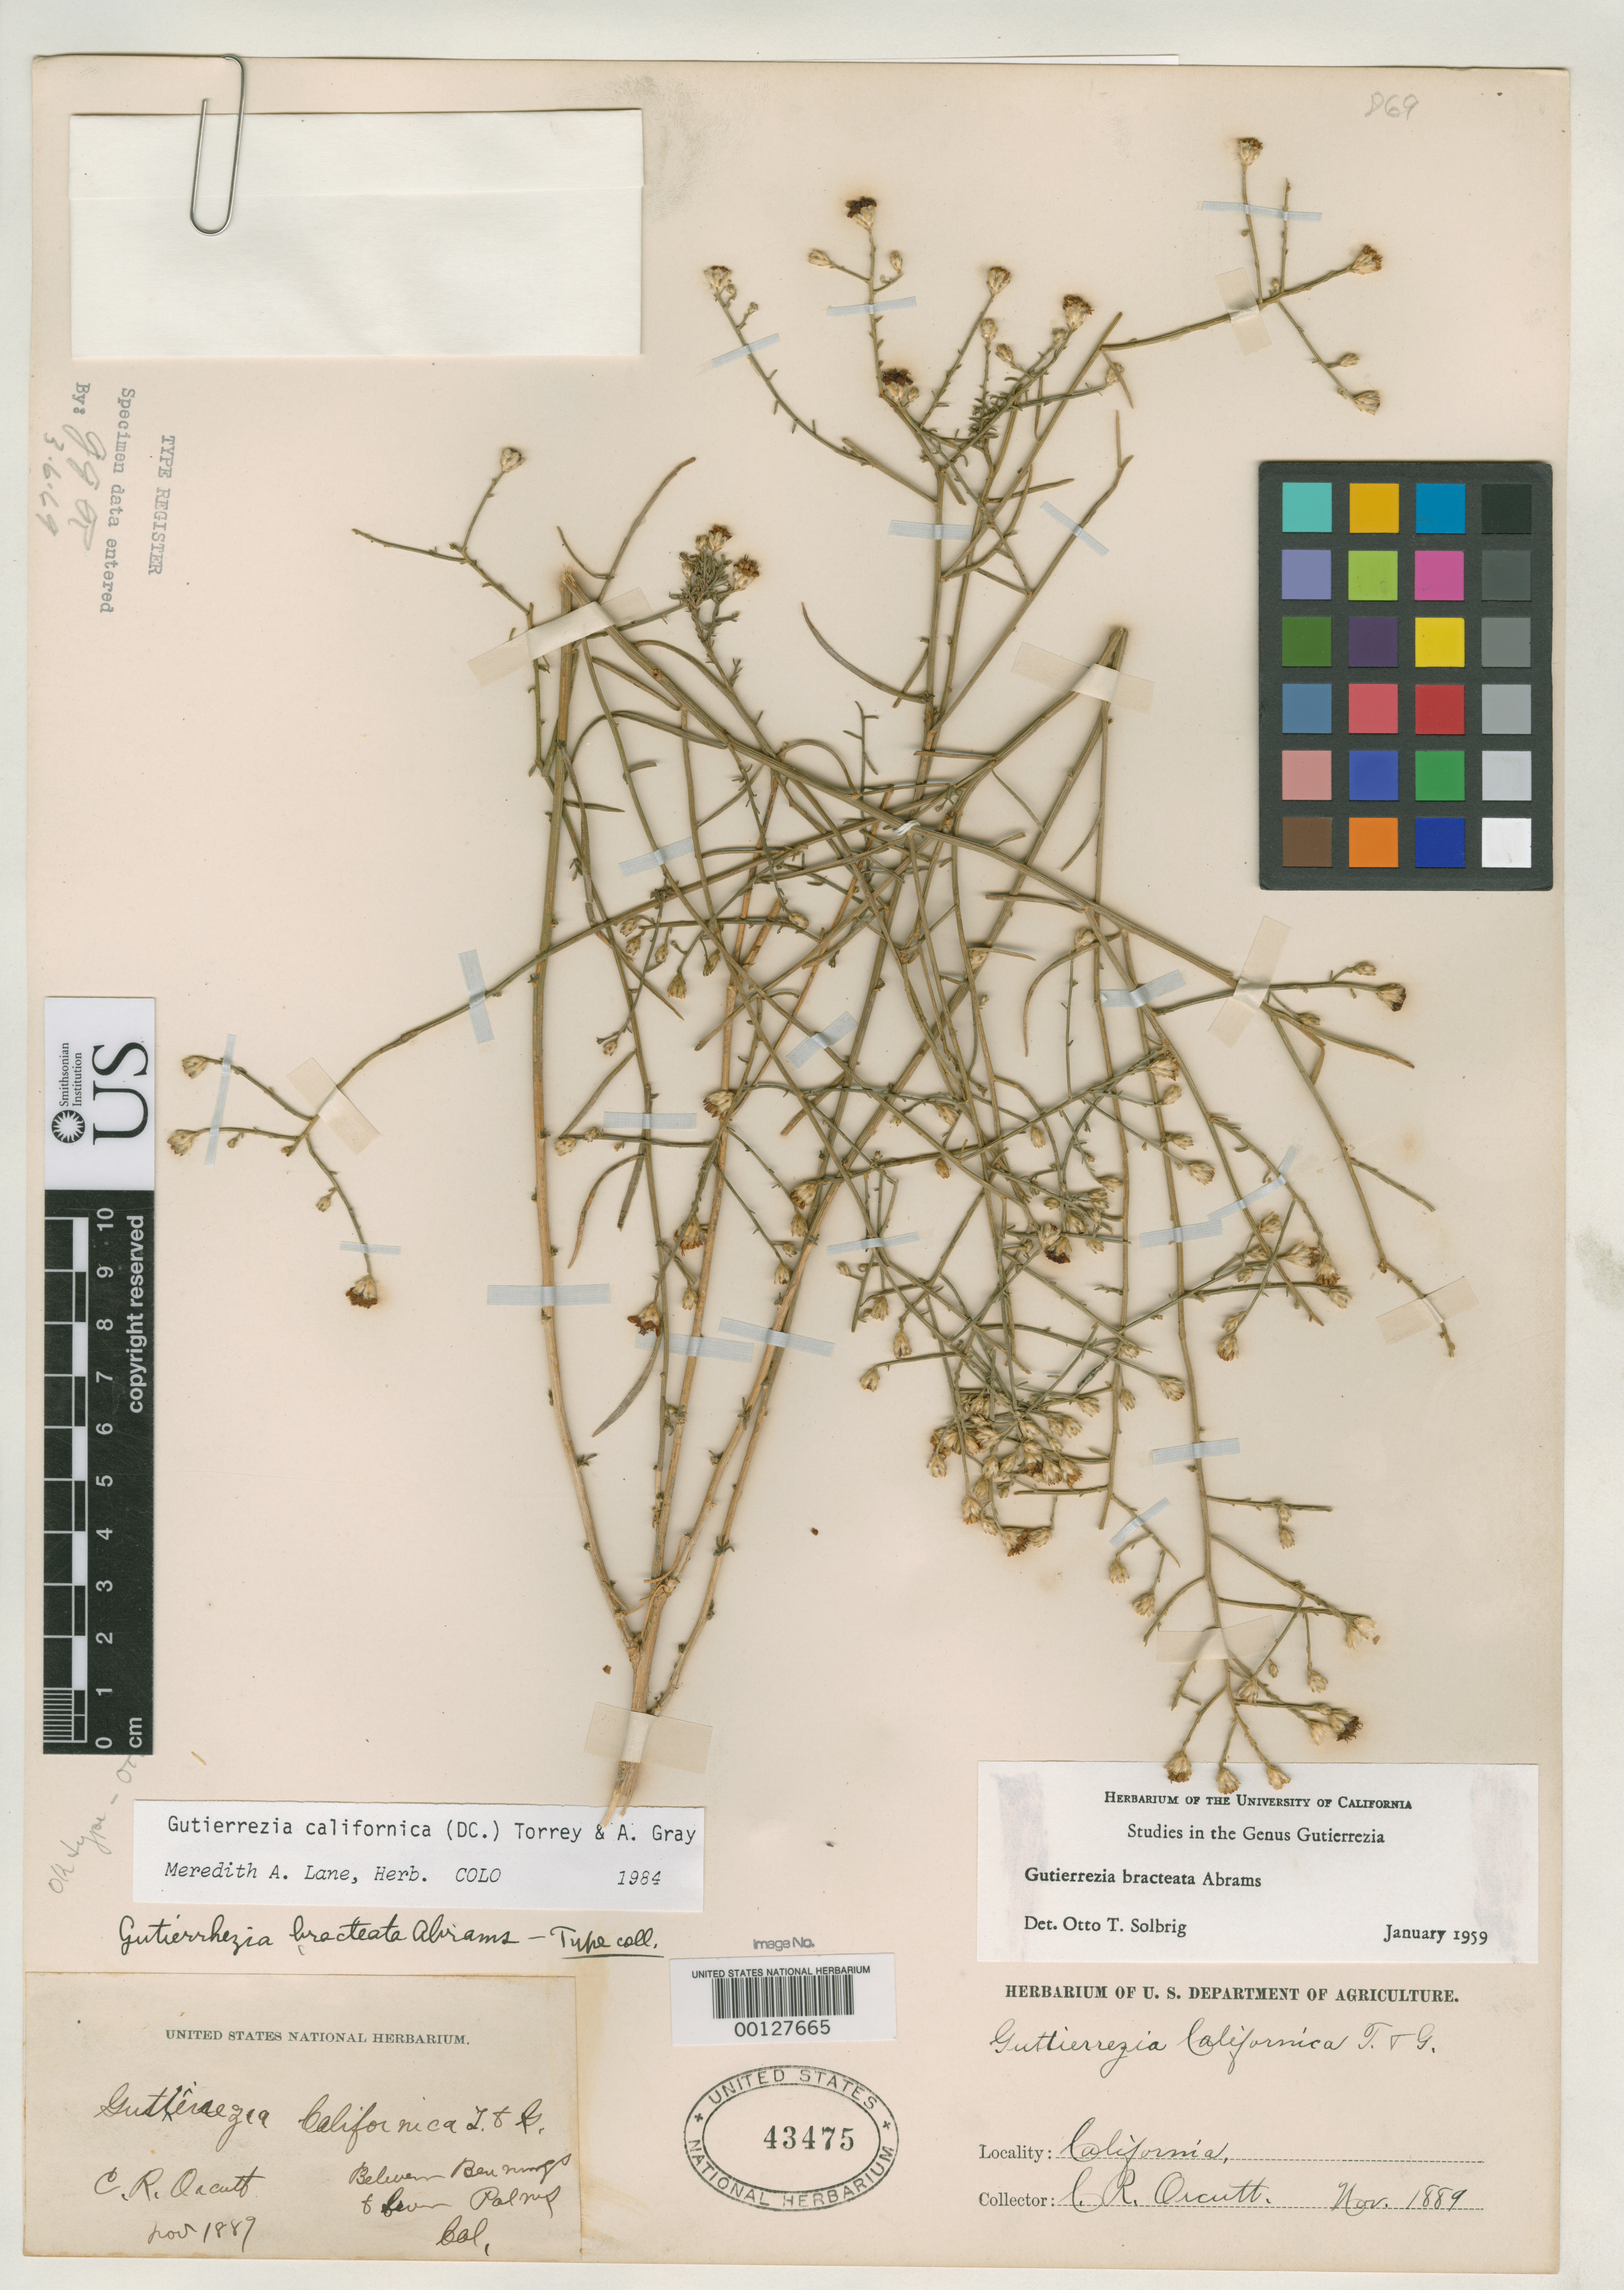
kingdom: Plantae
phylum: Tracheophyta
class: Magnoliopsida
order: Asterales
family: Asteraceae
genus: Gutierrezia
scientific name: Gutierrezia bracteata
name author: Abrams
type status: Isotype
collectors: C. R. Orcutt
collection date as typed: Nov 1889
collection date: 1889-11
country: United States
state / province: California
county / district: San Bernardino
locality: Between Banning and Seven Palms.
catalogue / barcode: US 43475